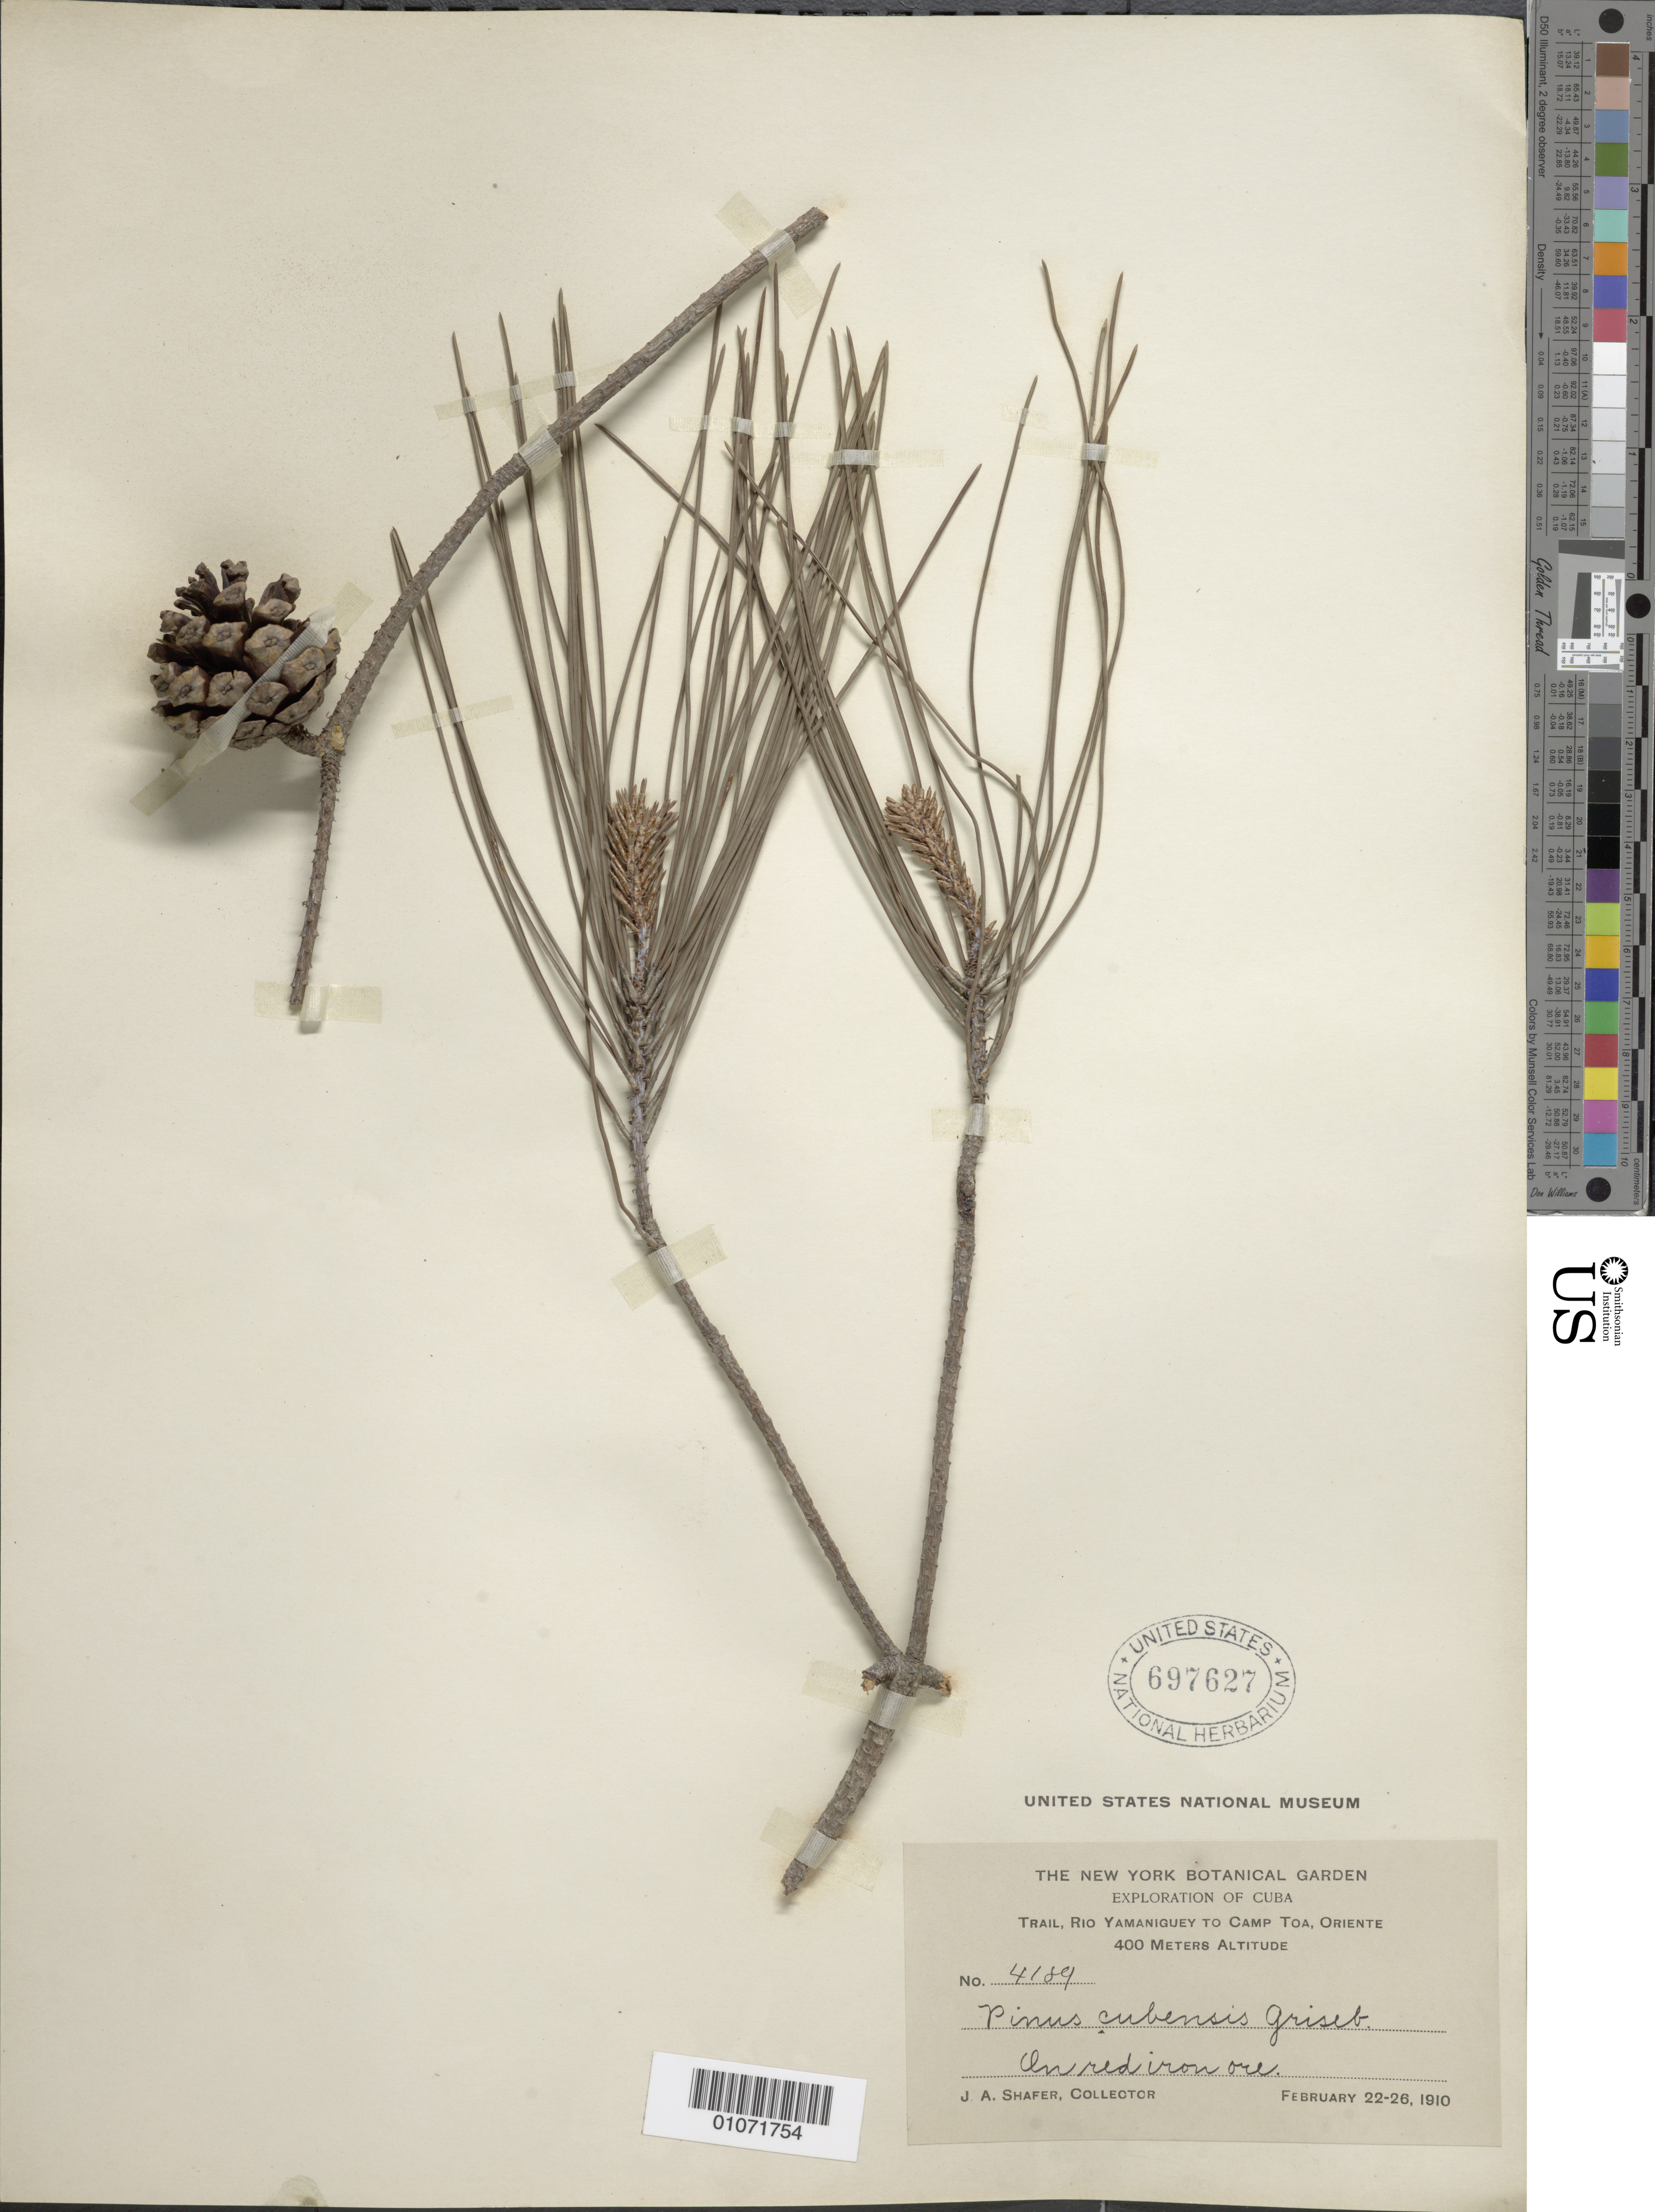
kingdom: Plantae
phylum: Tracheophyta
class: Pinopsida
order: Pinales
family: Pinaceae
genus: Pinus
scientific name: Pinus cubensis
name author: Griseb.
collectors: J. A. Shafer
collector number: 4189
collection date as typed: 22 Feb 1910 to 26 Feb 1910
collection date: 1910-02-22/1910-02-26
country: Cuba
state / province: Oriente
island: Cuba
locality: Trail, Rio Yamaniguey to Camp Toa, Oriente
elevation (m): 400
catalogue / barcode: US 697627